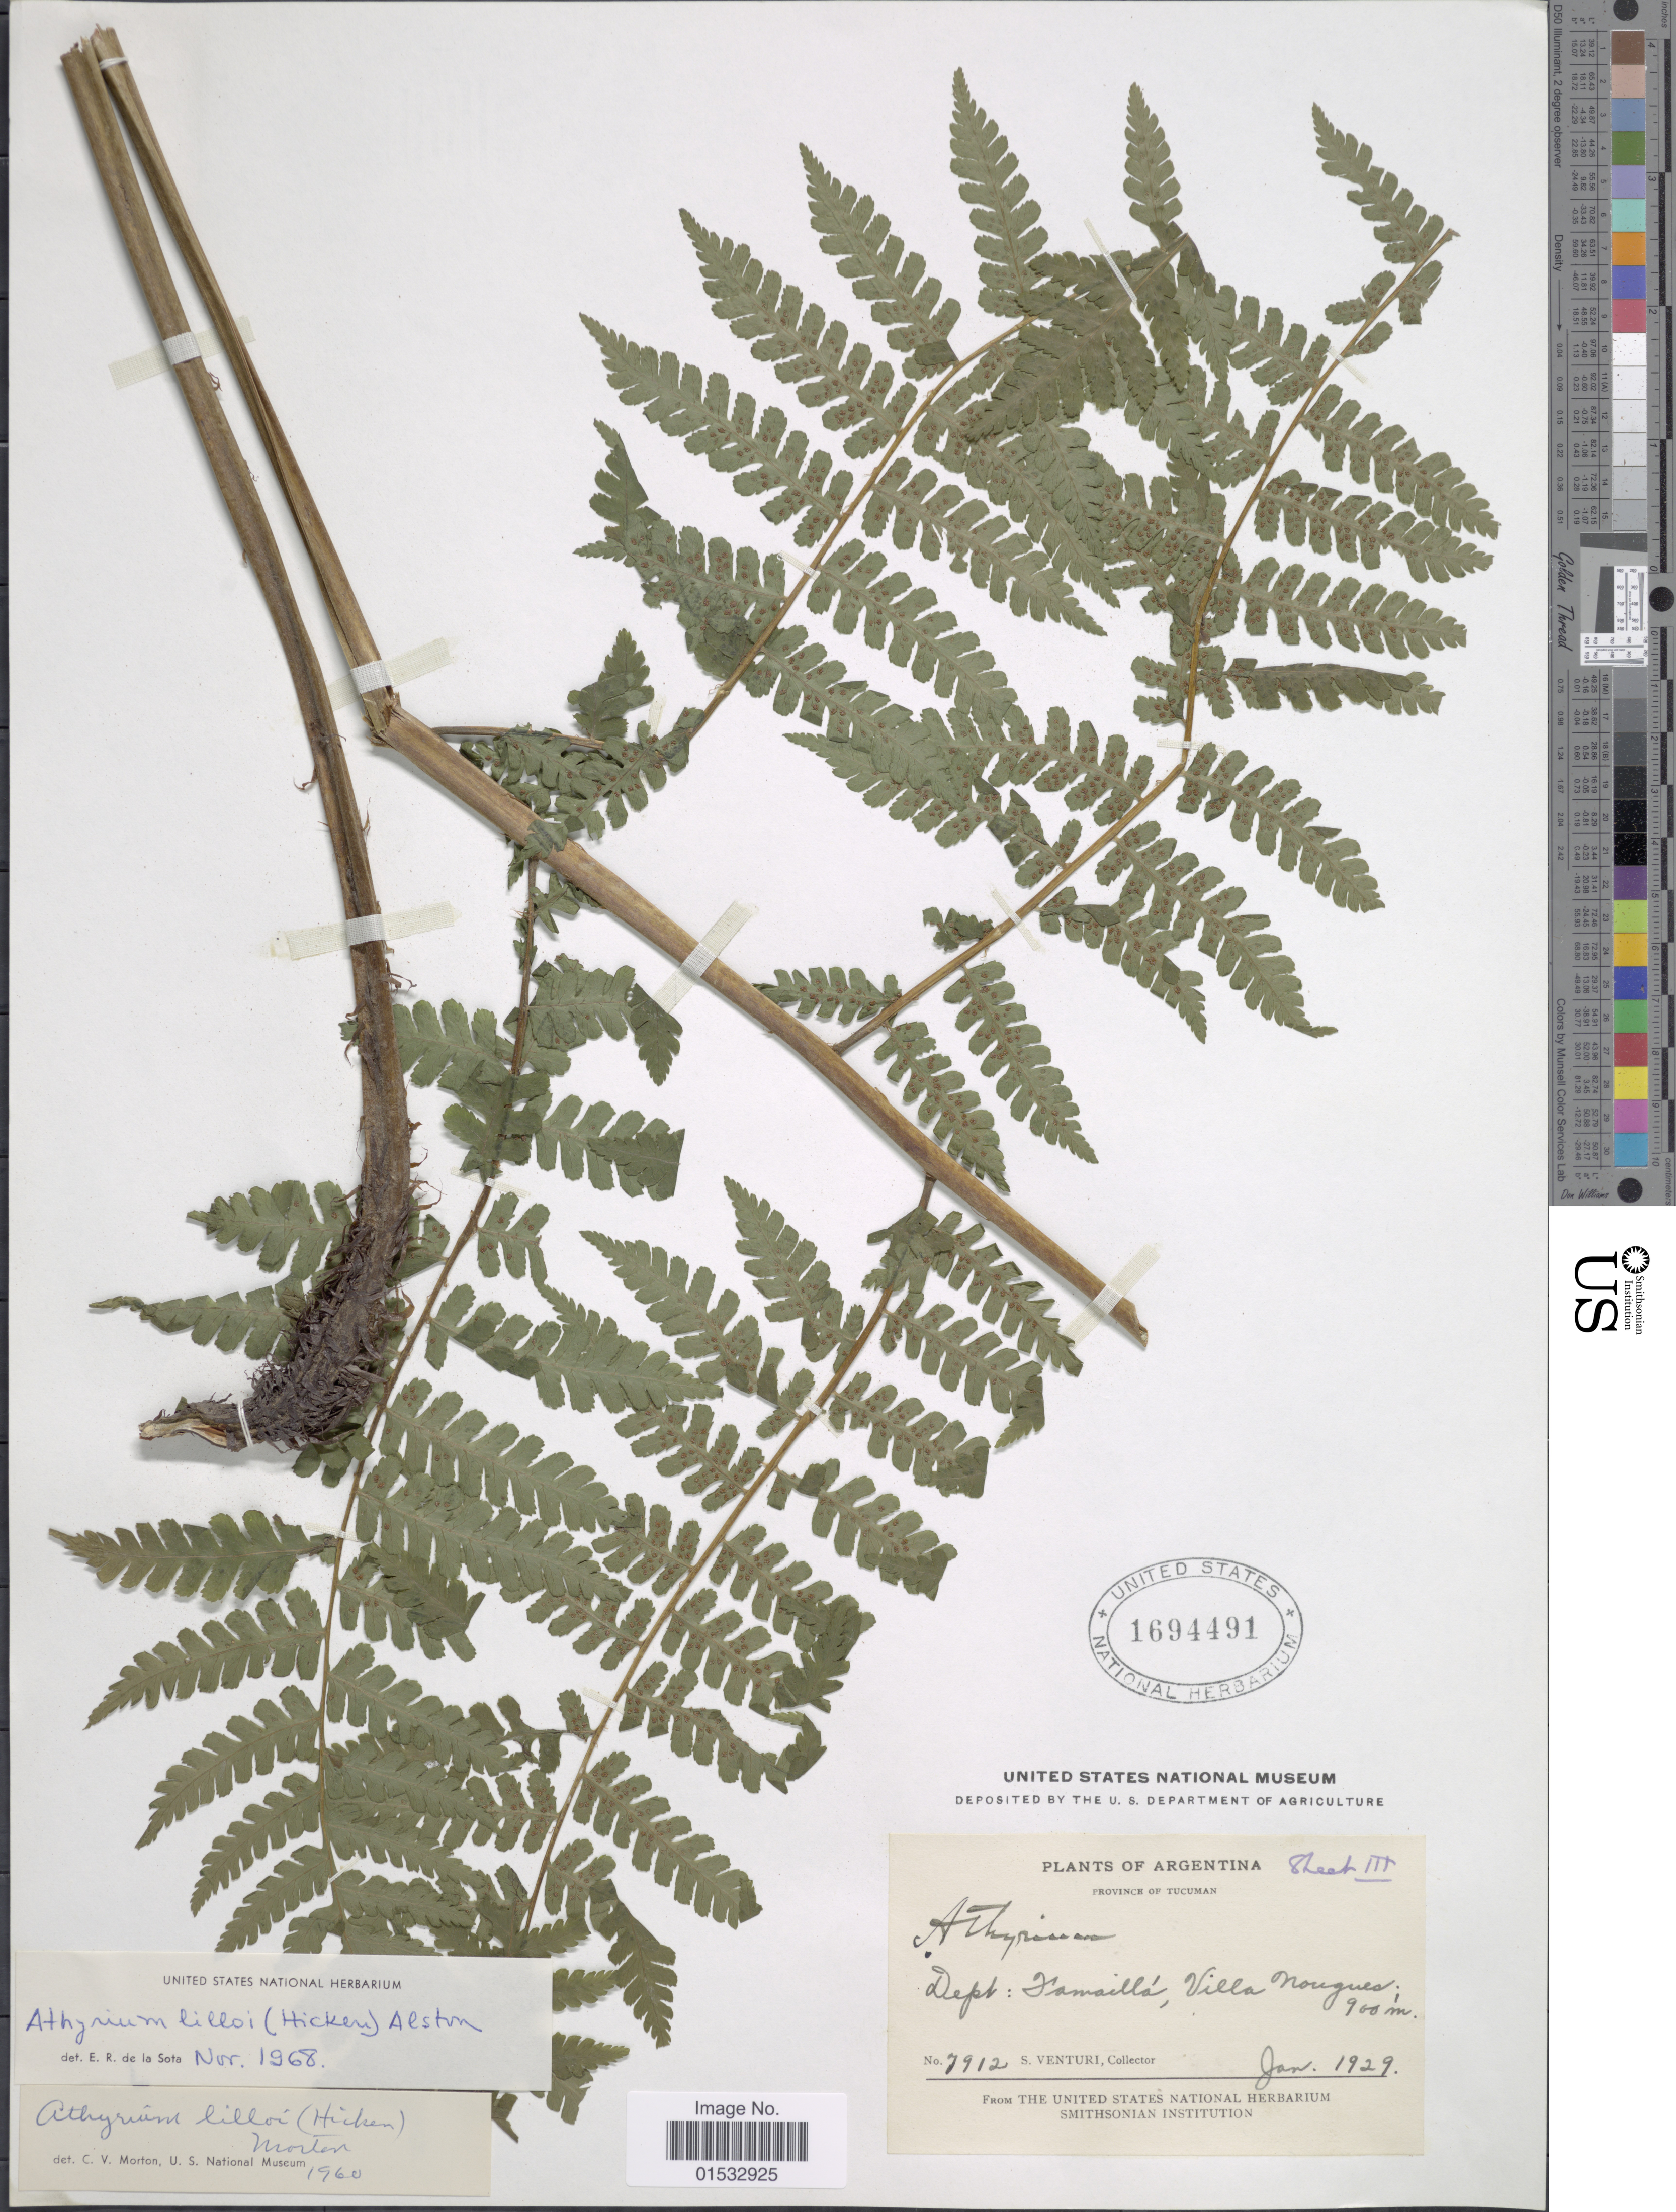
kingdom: Plantae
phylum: Tracheophyta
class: Polypodiopsida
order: Polypodiales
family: Athyriaceae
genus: Diplazium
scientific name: Diplazium lilloi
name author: (Hicken) R.M. Tryon & A.F. Tryon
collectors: S. Venturi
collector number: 7912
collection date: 1929-01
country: Argentina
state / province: Tucuman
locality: Dep. Jamailla, Villa Nougues.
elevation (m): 900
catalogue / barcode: US 1694491